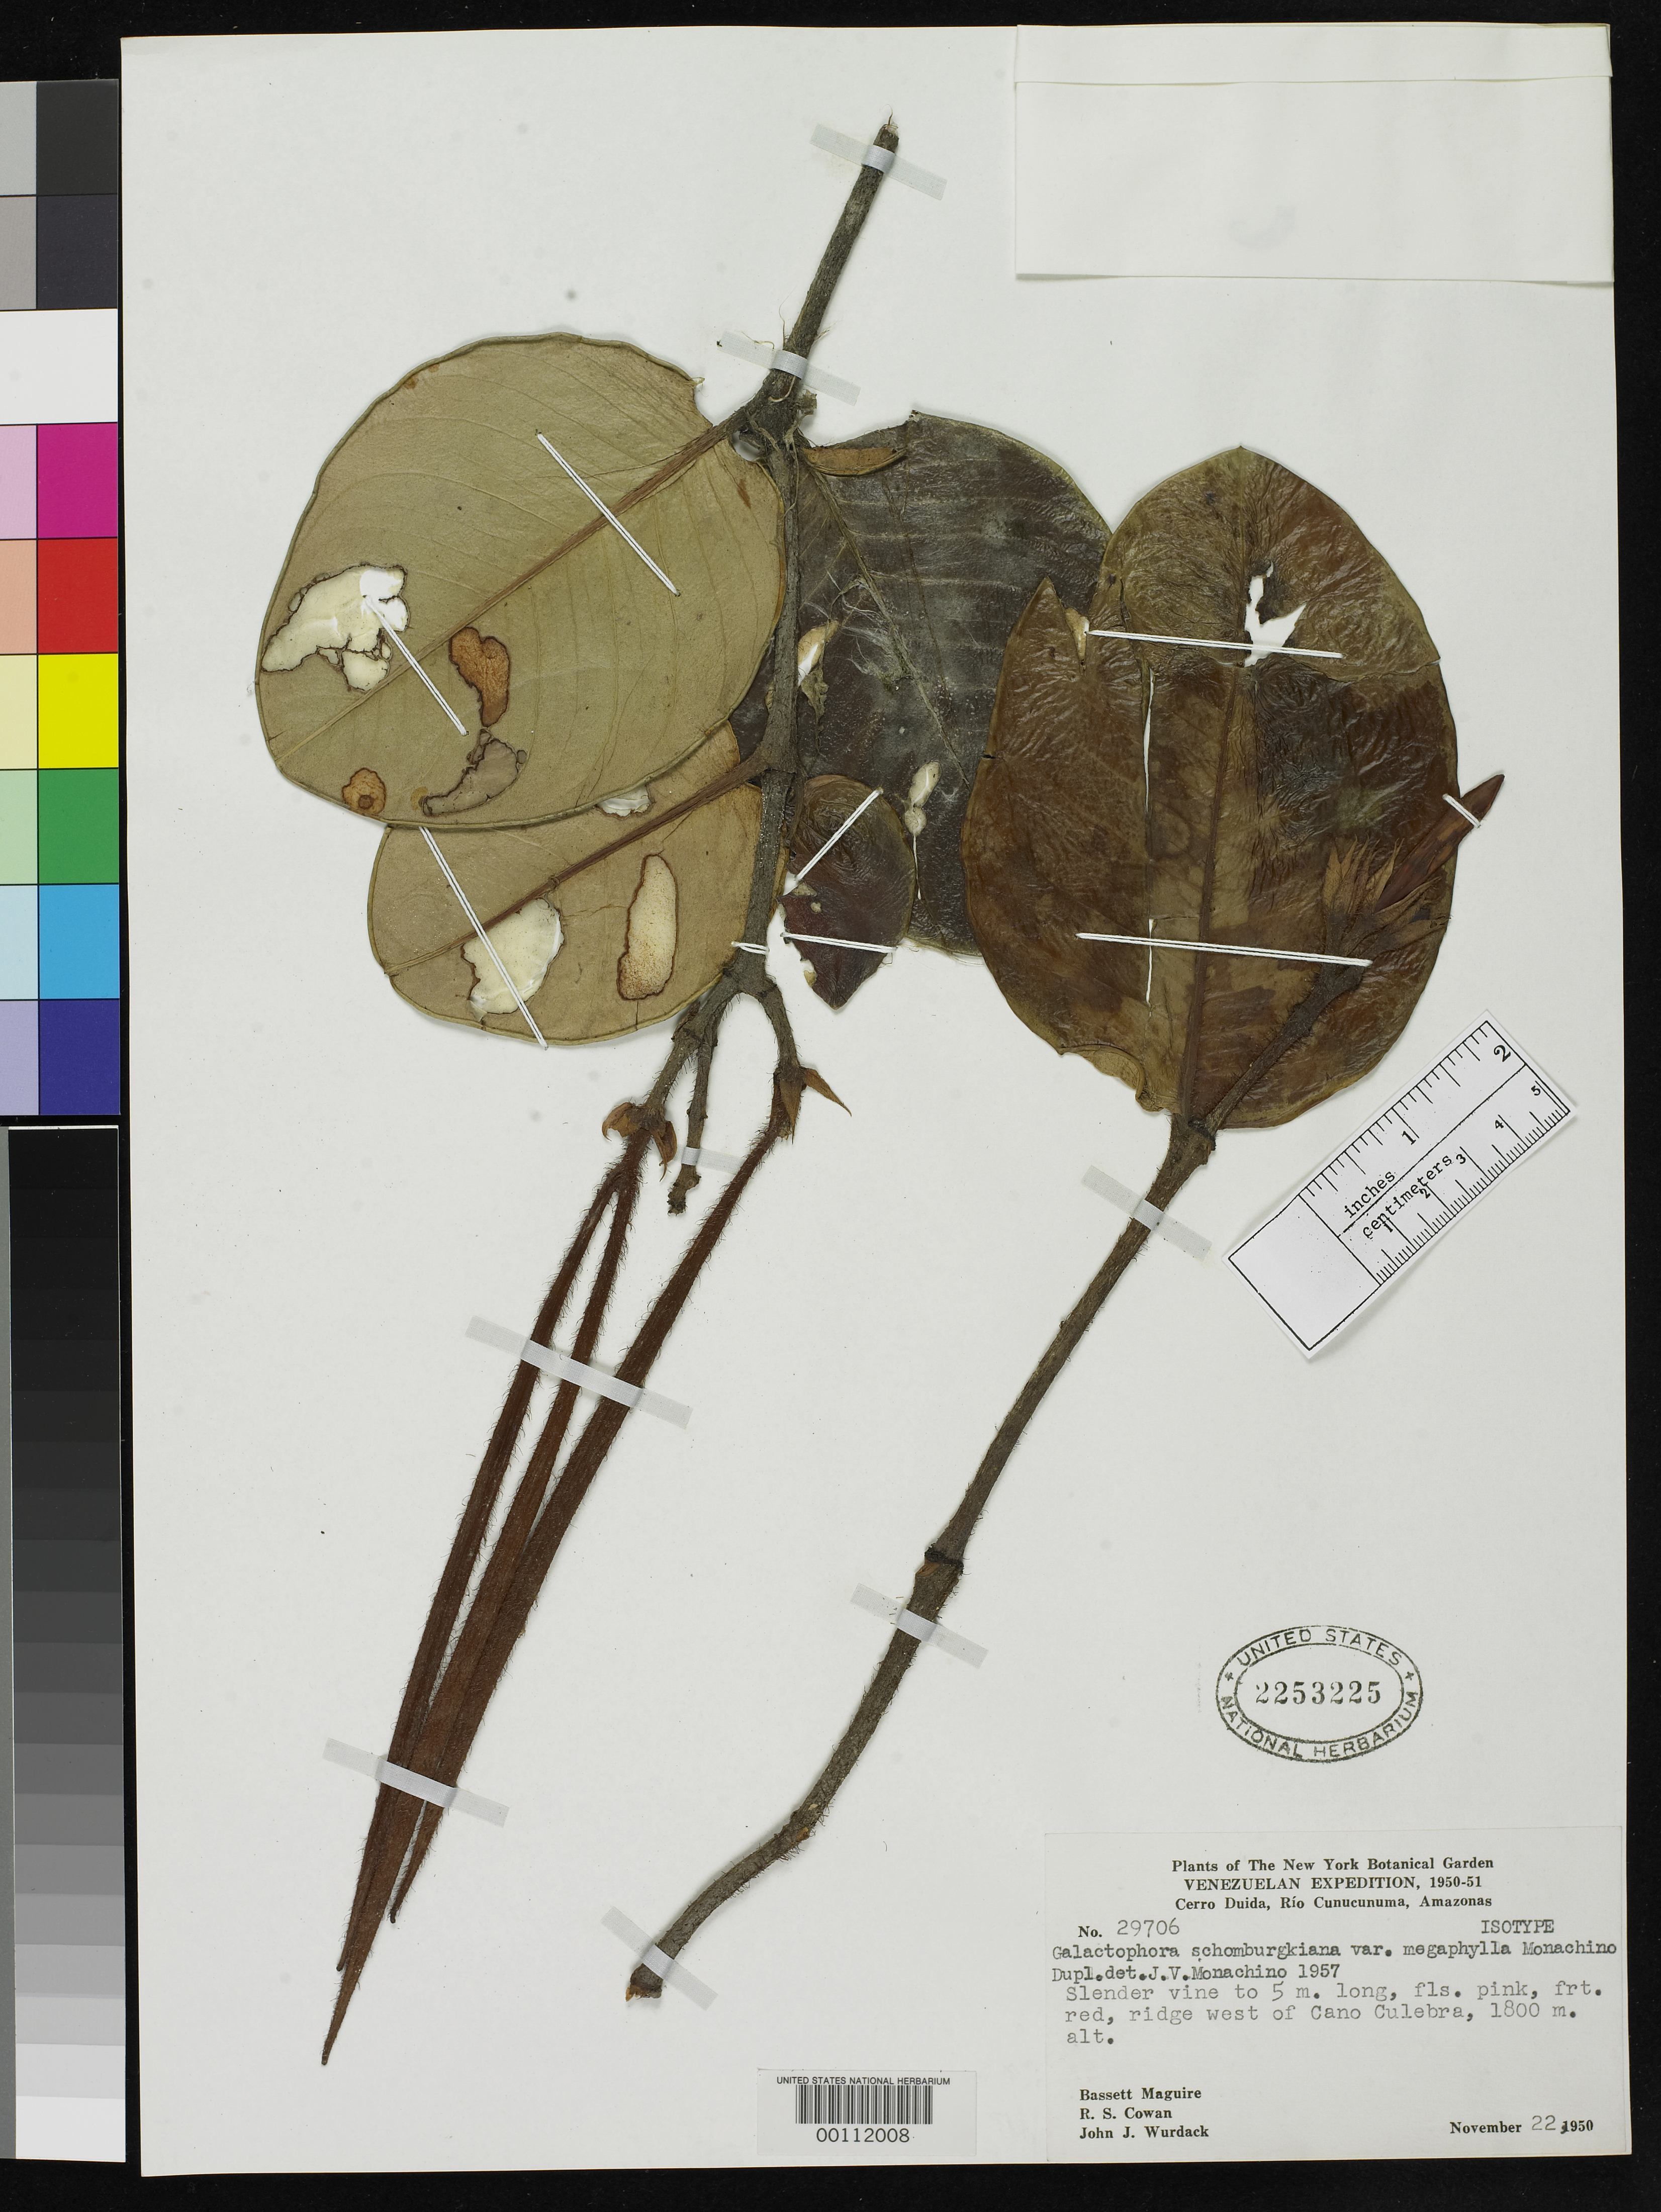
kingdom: Plantae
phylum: Tracheophyta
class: Magnoliopsida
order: Gentianales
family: Apocynaceae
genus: Galactophora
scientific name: Galactophora schomburgkiana var. megaphylla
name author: Monach.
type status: Isotype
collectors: B. Maguire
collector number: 29706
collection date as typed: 22 Nov 1950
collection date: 1950-11-22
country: Venezuela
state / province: Amazonas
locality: Cerroduida, Rio Cunucunuma, west of Cano Culebra.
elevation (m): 1800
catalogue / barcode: US 2253225